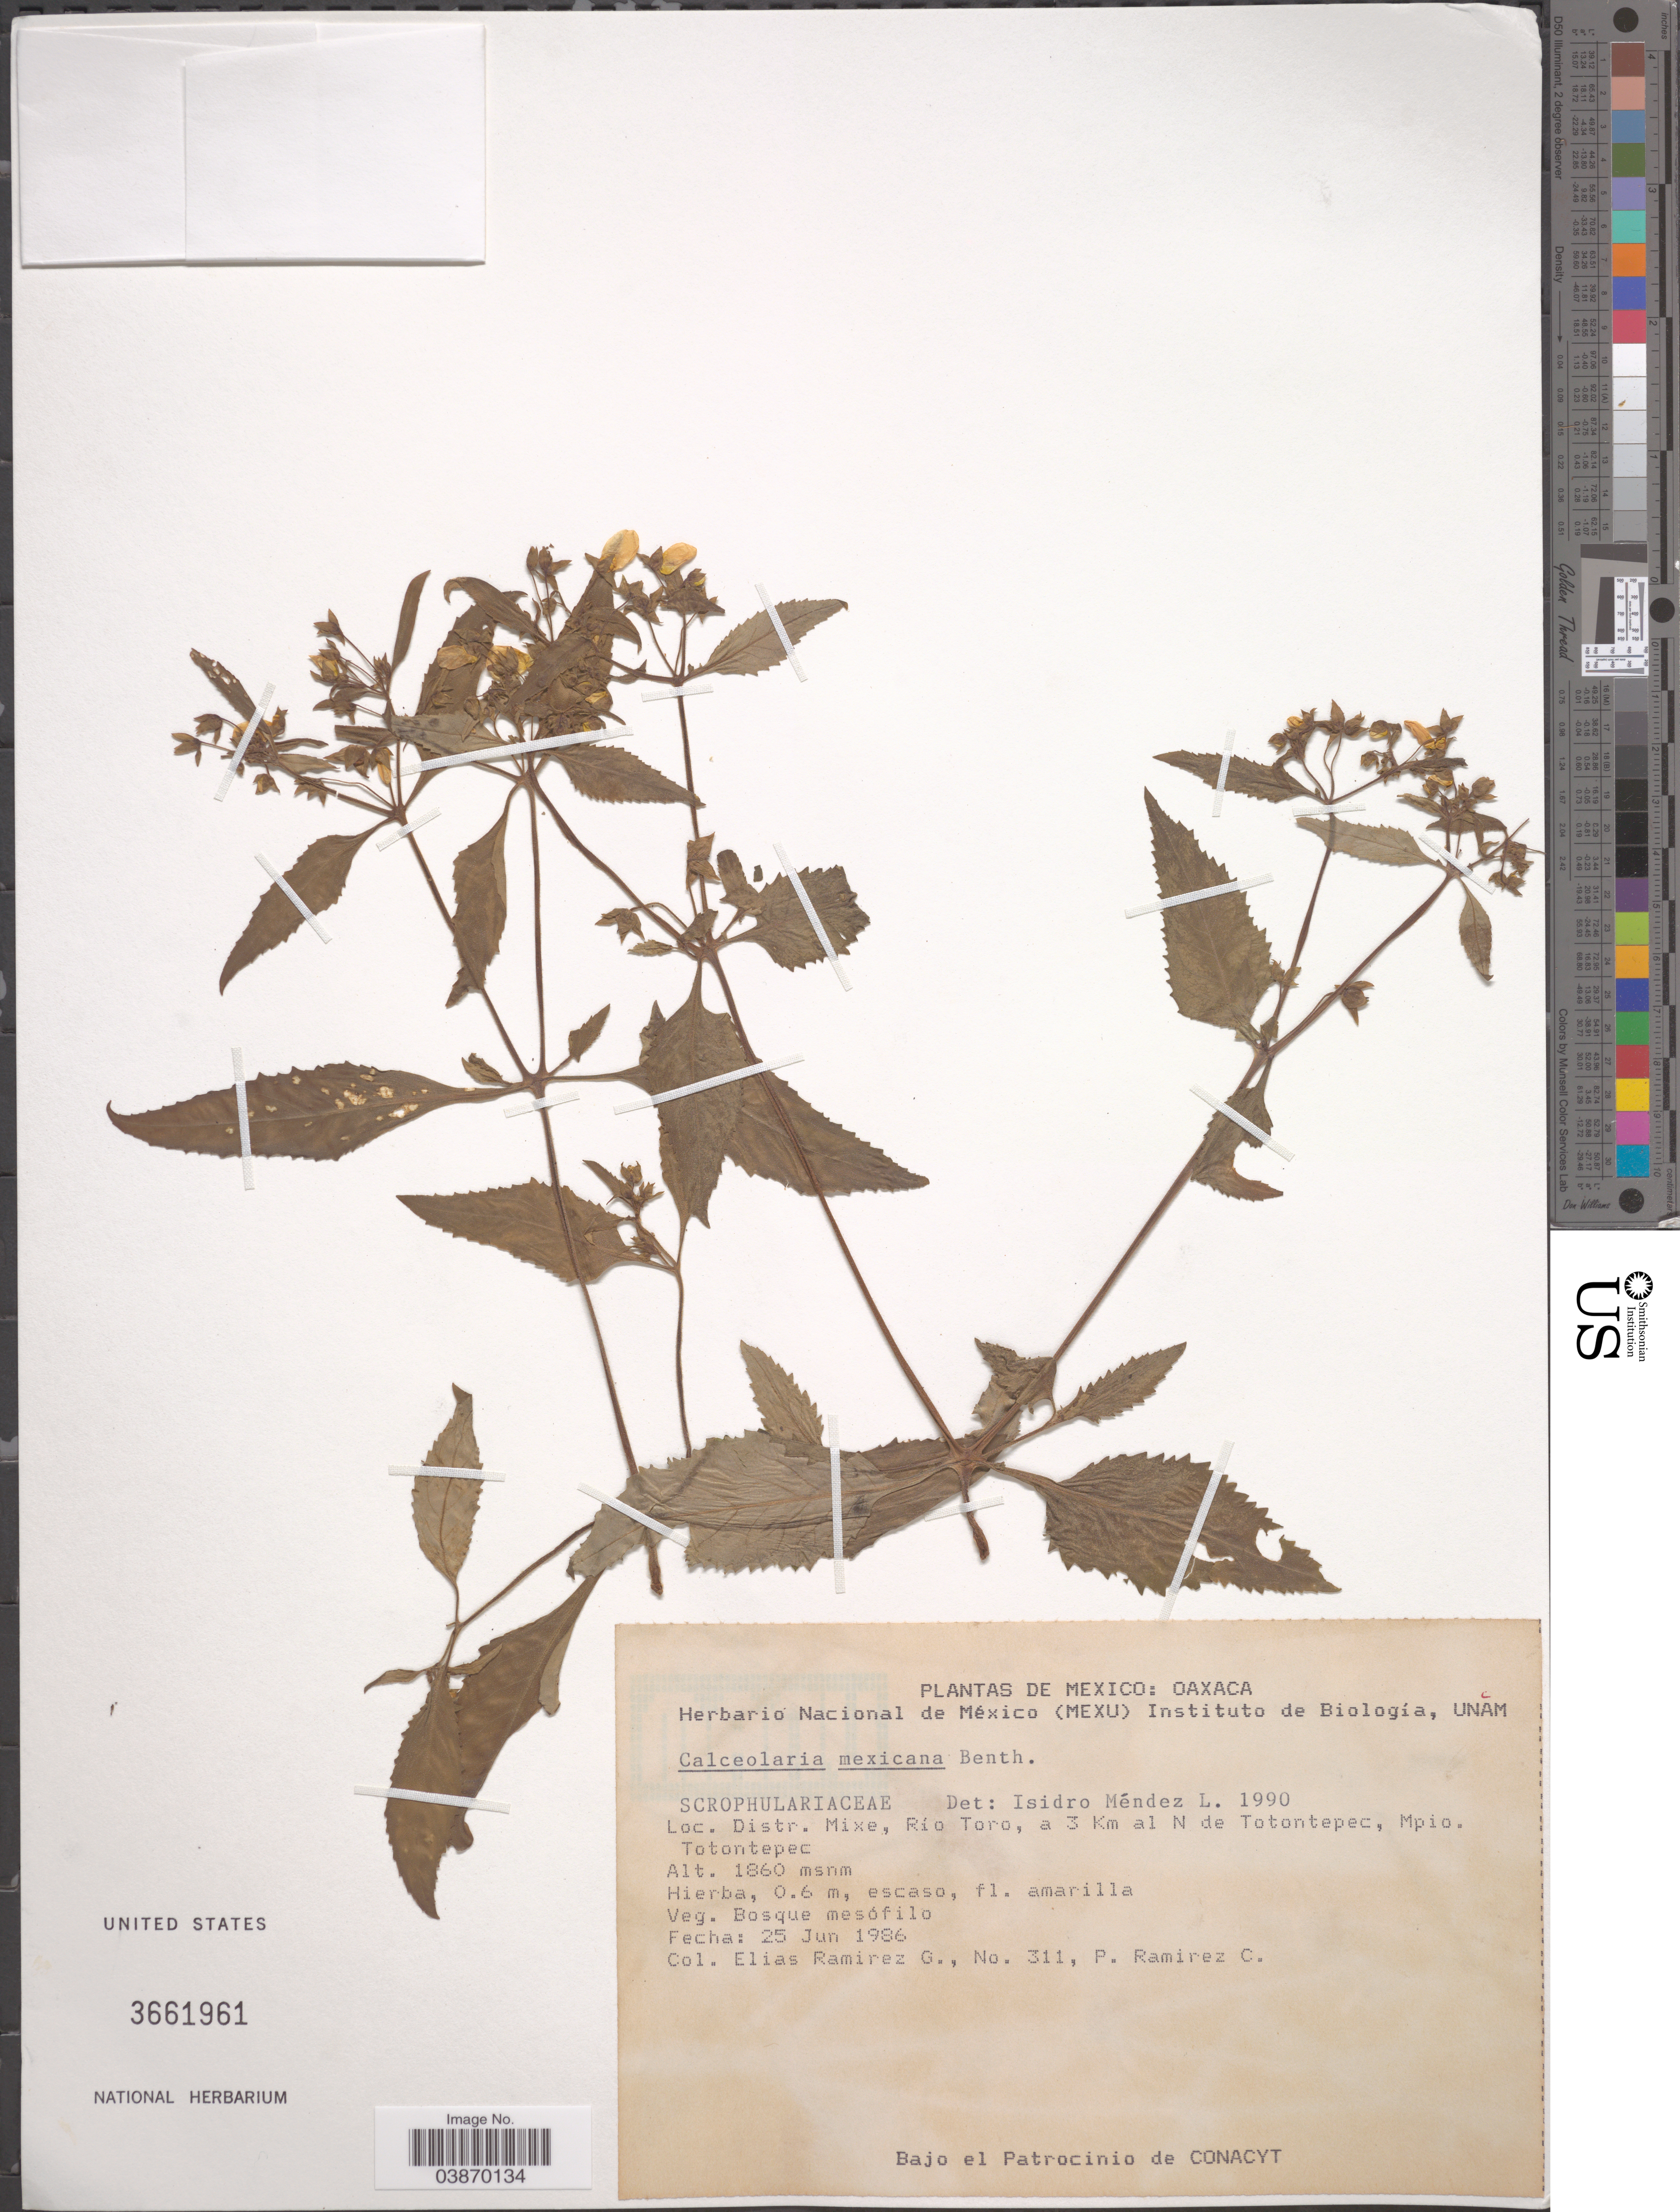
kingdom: Plantae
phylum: Tracheophyta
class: Magnoliopsida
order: Lamiales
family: Calceolariaceae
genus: Calceolaria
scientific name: Calceolaria mexicana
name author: Benth.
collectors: E. Ramirez G. & P. Ramirez C.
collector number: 311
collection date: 1986-06-25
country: Mexico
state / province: Oaxaca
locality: Distr. Mixe, Río Toro, a 3 Km al N de Totontepec, Mpio. Totontepec.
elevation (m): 1860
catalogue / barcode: US 3661961